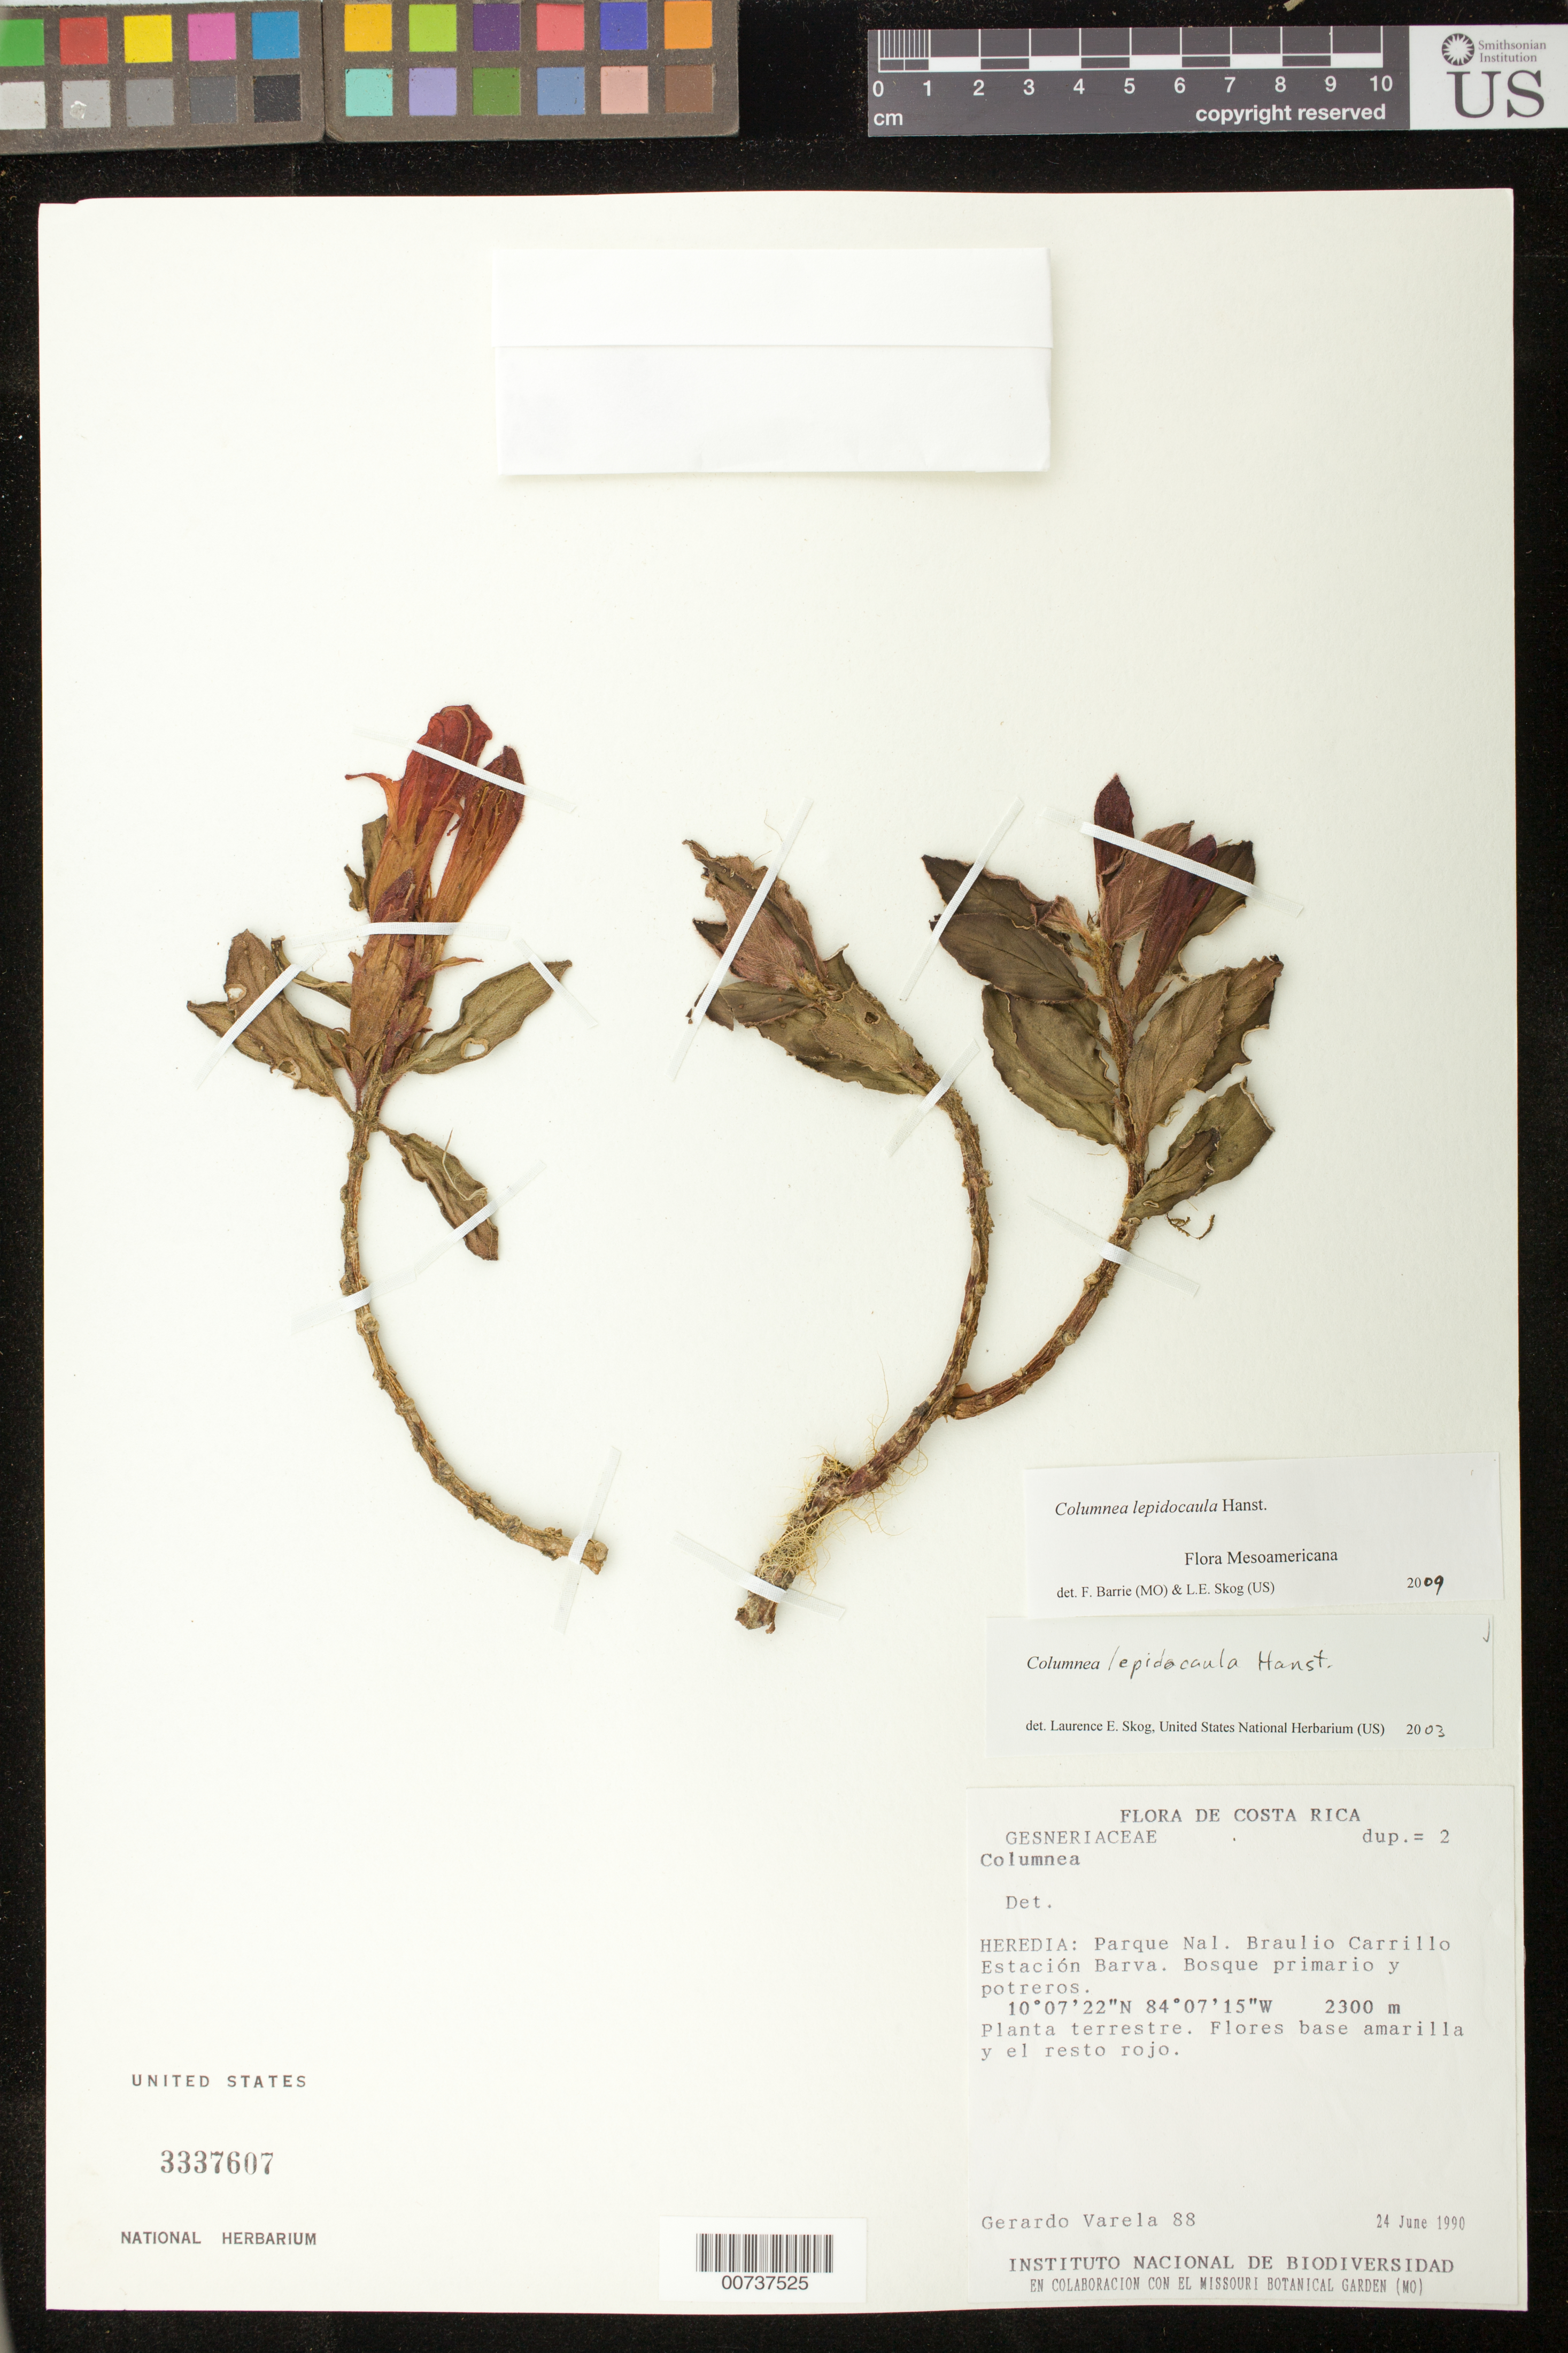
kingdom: Plantae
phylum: Tracheophyta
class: Magnoliopsida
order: Lamiales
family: Gesneriaceae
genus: Columnea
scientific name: Columnea lepidocaula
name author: Hanst.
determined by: Skog, Laurence E.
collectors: G. Varela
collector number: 88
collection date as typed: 24 Jun 1990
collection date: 1990-06-24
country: Costa Rica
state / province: Heredia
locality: Parque Nal. Braulio Carrillo, Estación Barva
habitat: Bosque primario y potreros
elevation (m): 2300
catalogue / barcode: US 3337607